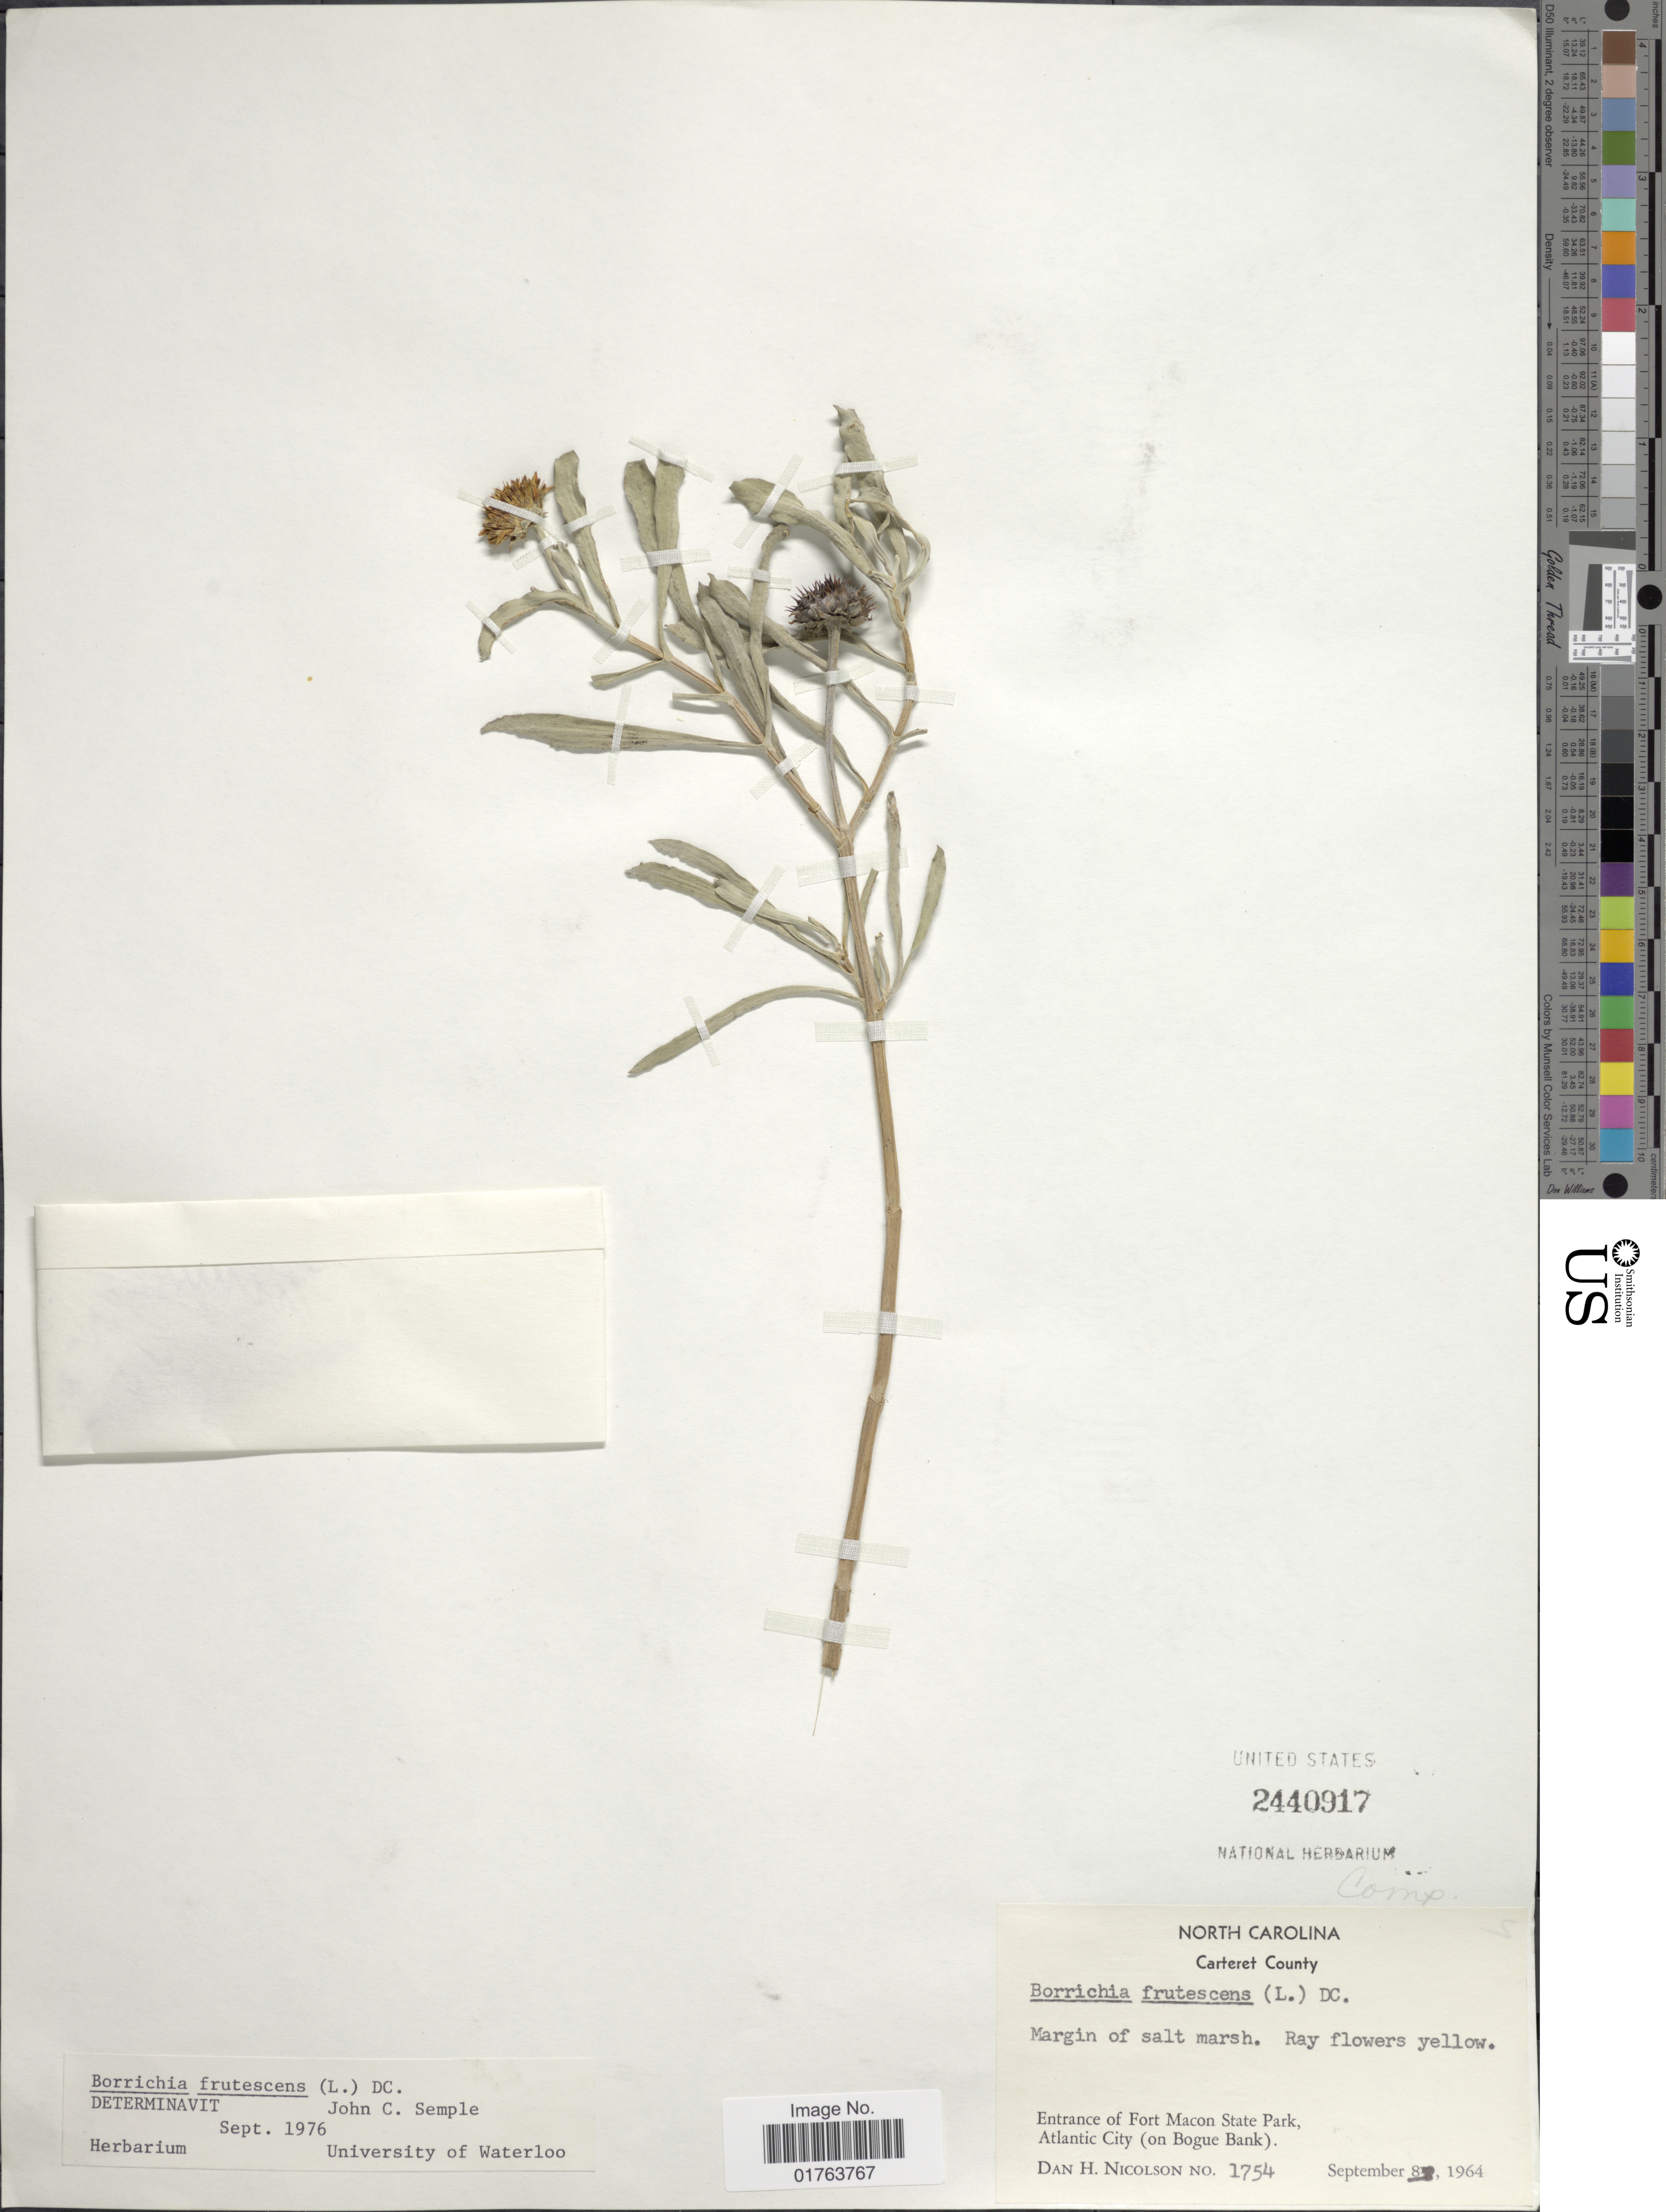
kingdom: Plantae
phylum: Tracheophyta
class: Magnoliopsida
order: Asterales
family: Asteraceae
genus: Borrichia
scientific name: Borrichia frutescens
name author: (L.) DC.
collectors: D. H. Nicolson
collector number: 1754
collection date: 1964-09-08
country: United States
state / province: North Carolina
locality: Carteret County, Entrance of Fort Macon State Park, Atlantic City (on Bogue Bank)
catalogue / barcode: US 2440917